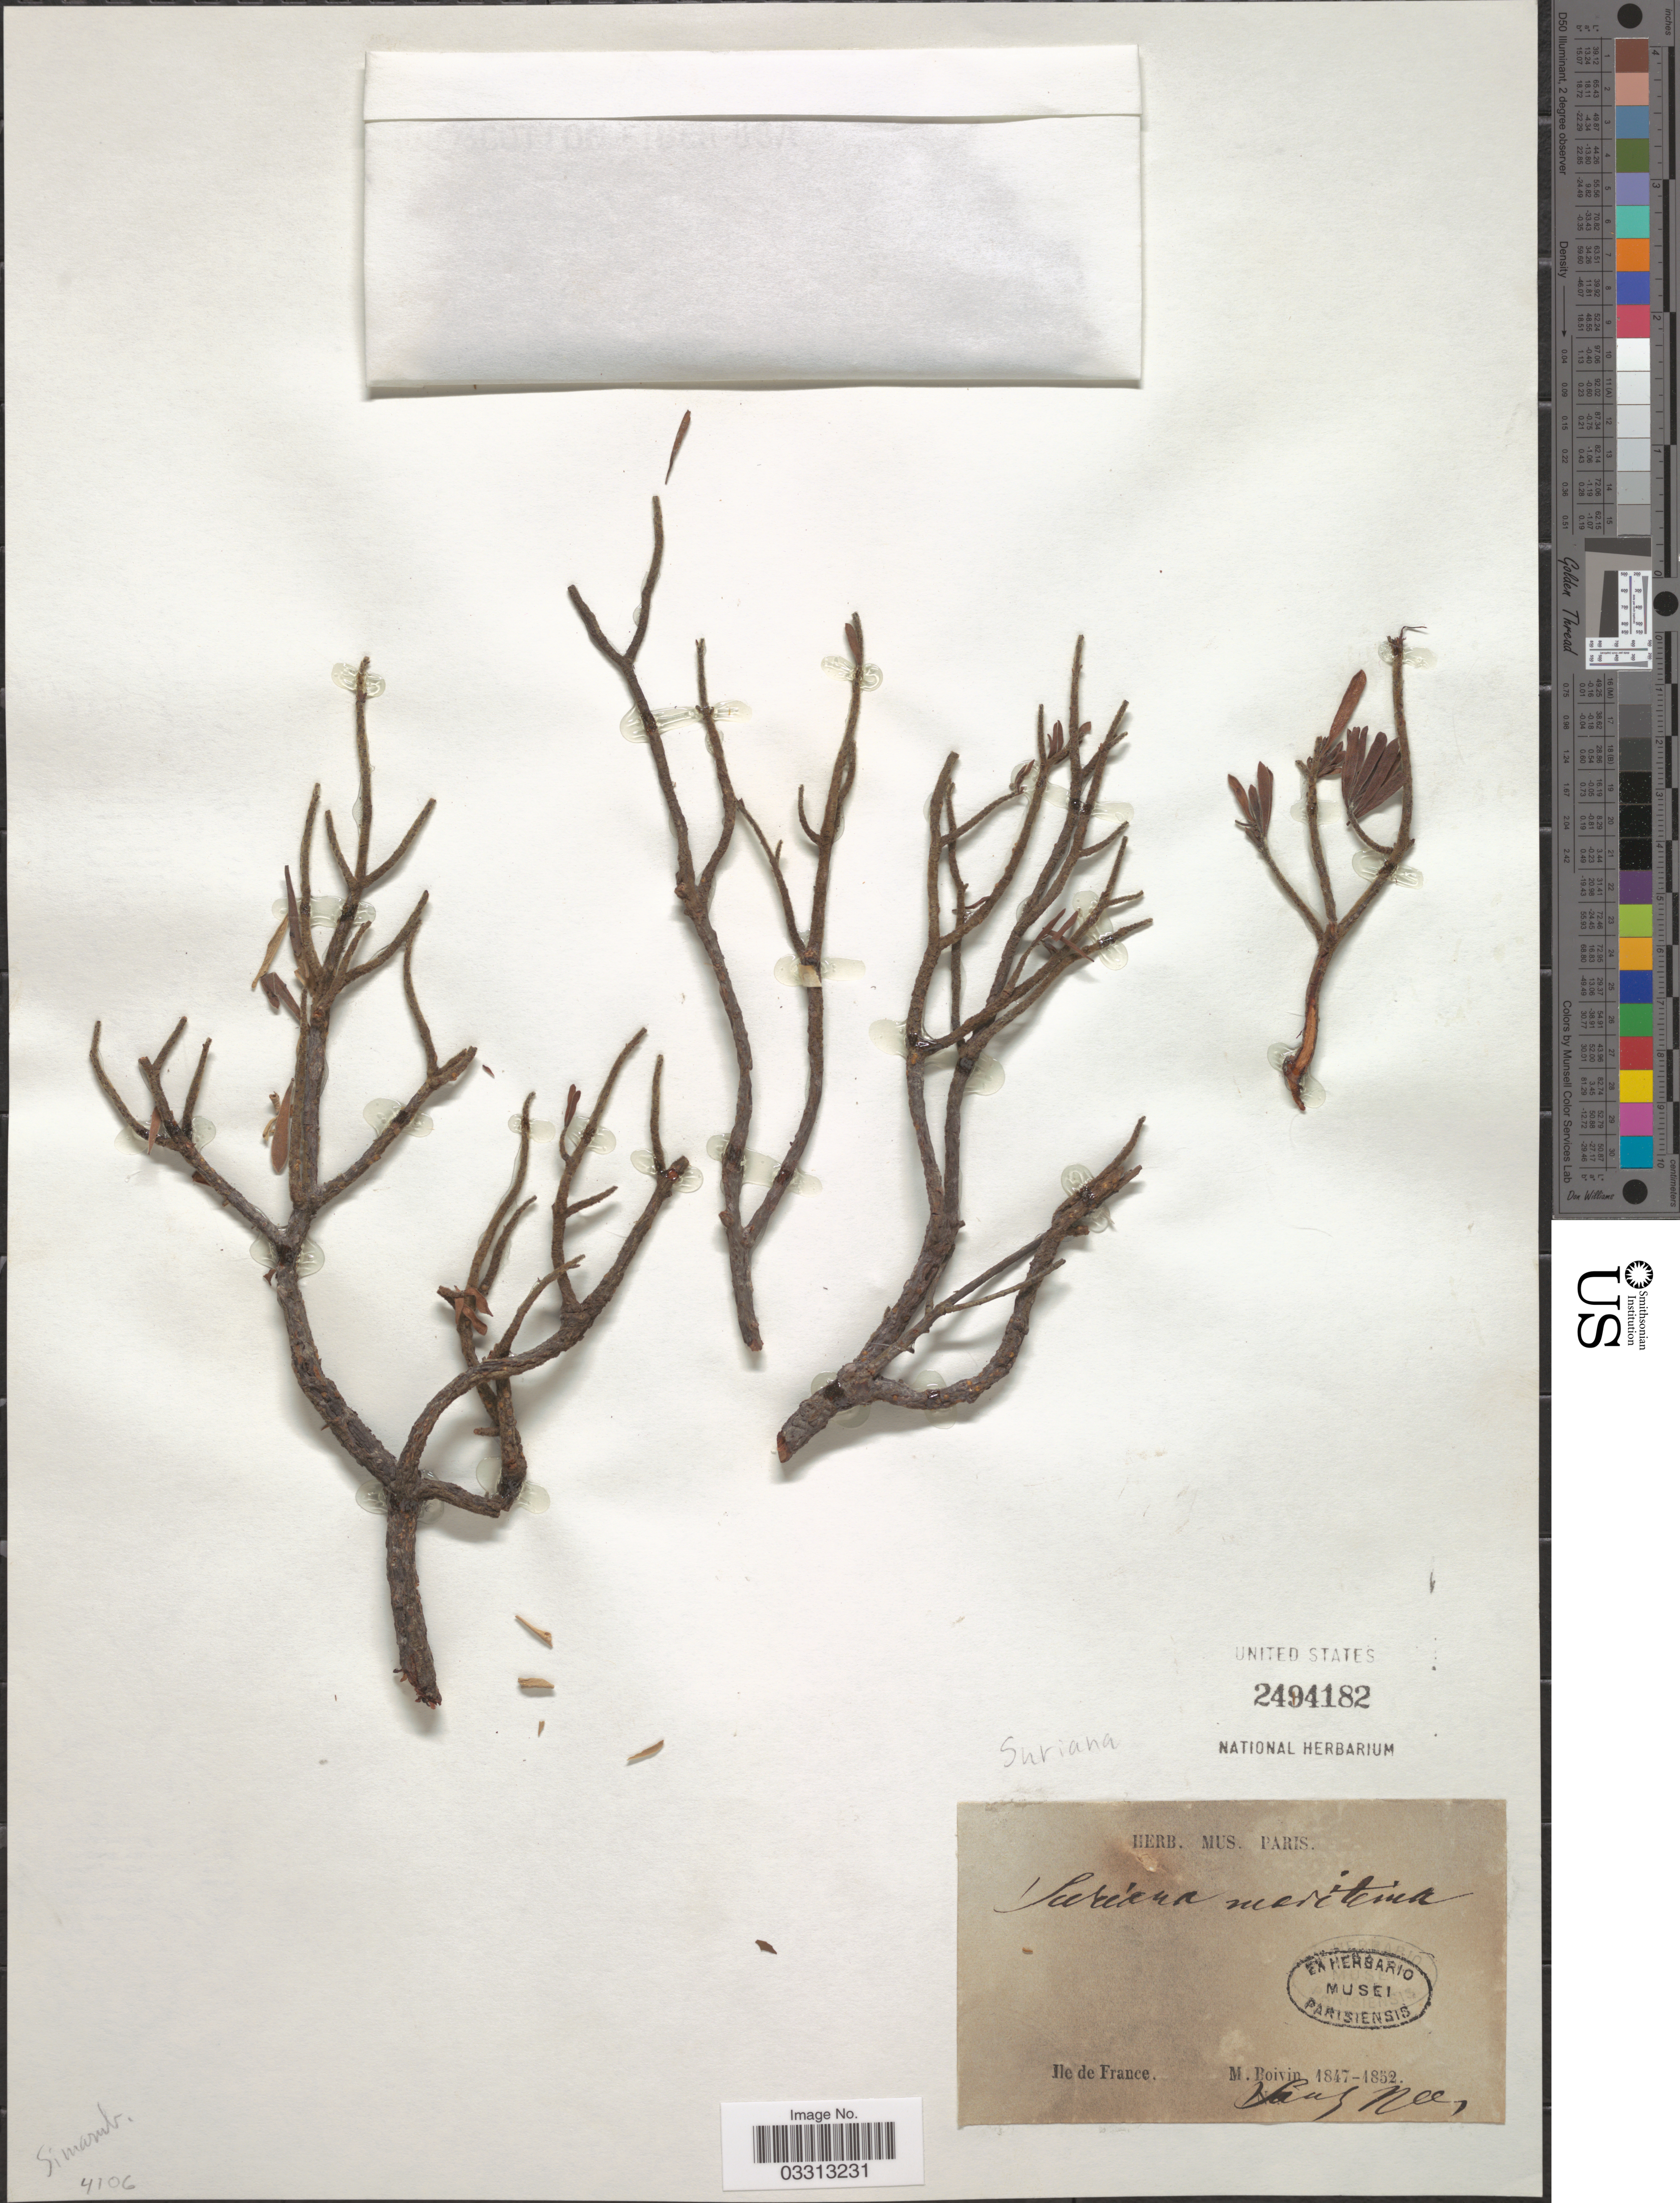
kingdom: Plantae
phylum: Tracheophyta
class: Magnoliopsida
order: Fabales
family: Surianaceae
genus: Suriana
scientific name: Suriana maritima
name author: L.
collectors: M. Boivin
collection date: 1847/1852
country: France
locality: Vaus Nee [interpreted] [unsure placement]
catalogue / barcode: US 2494182